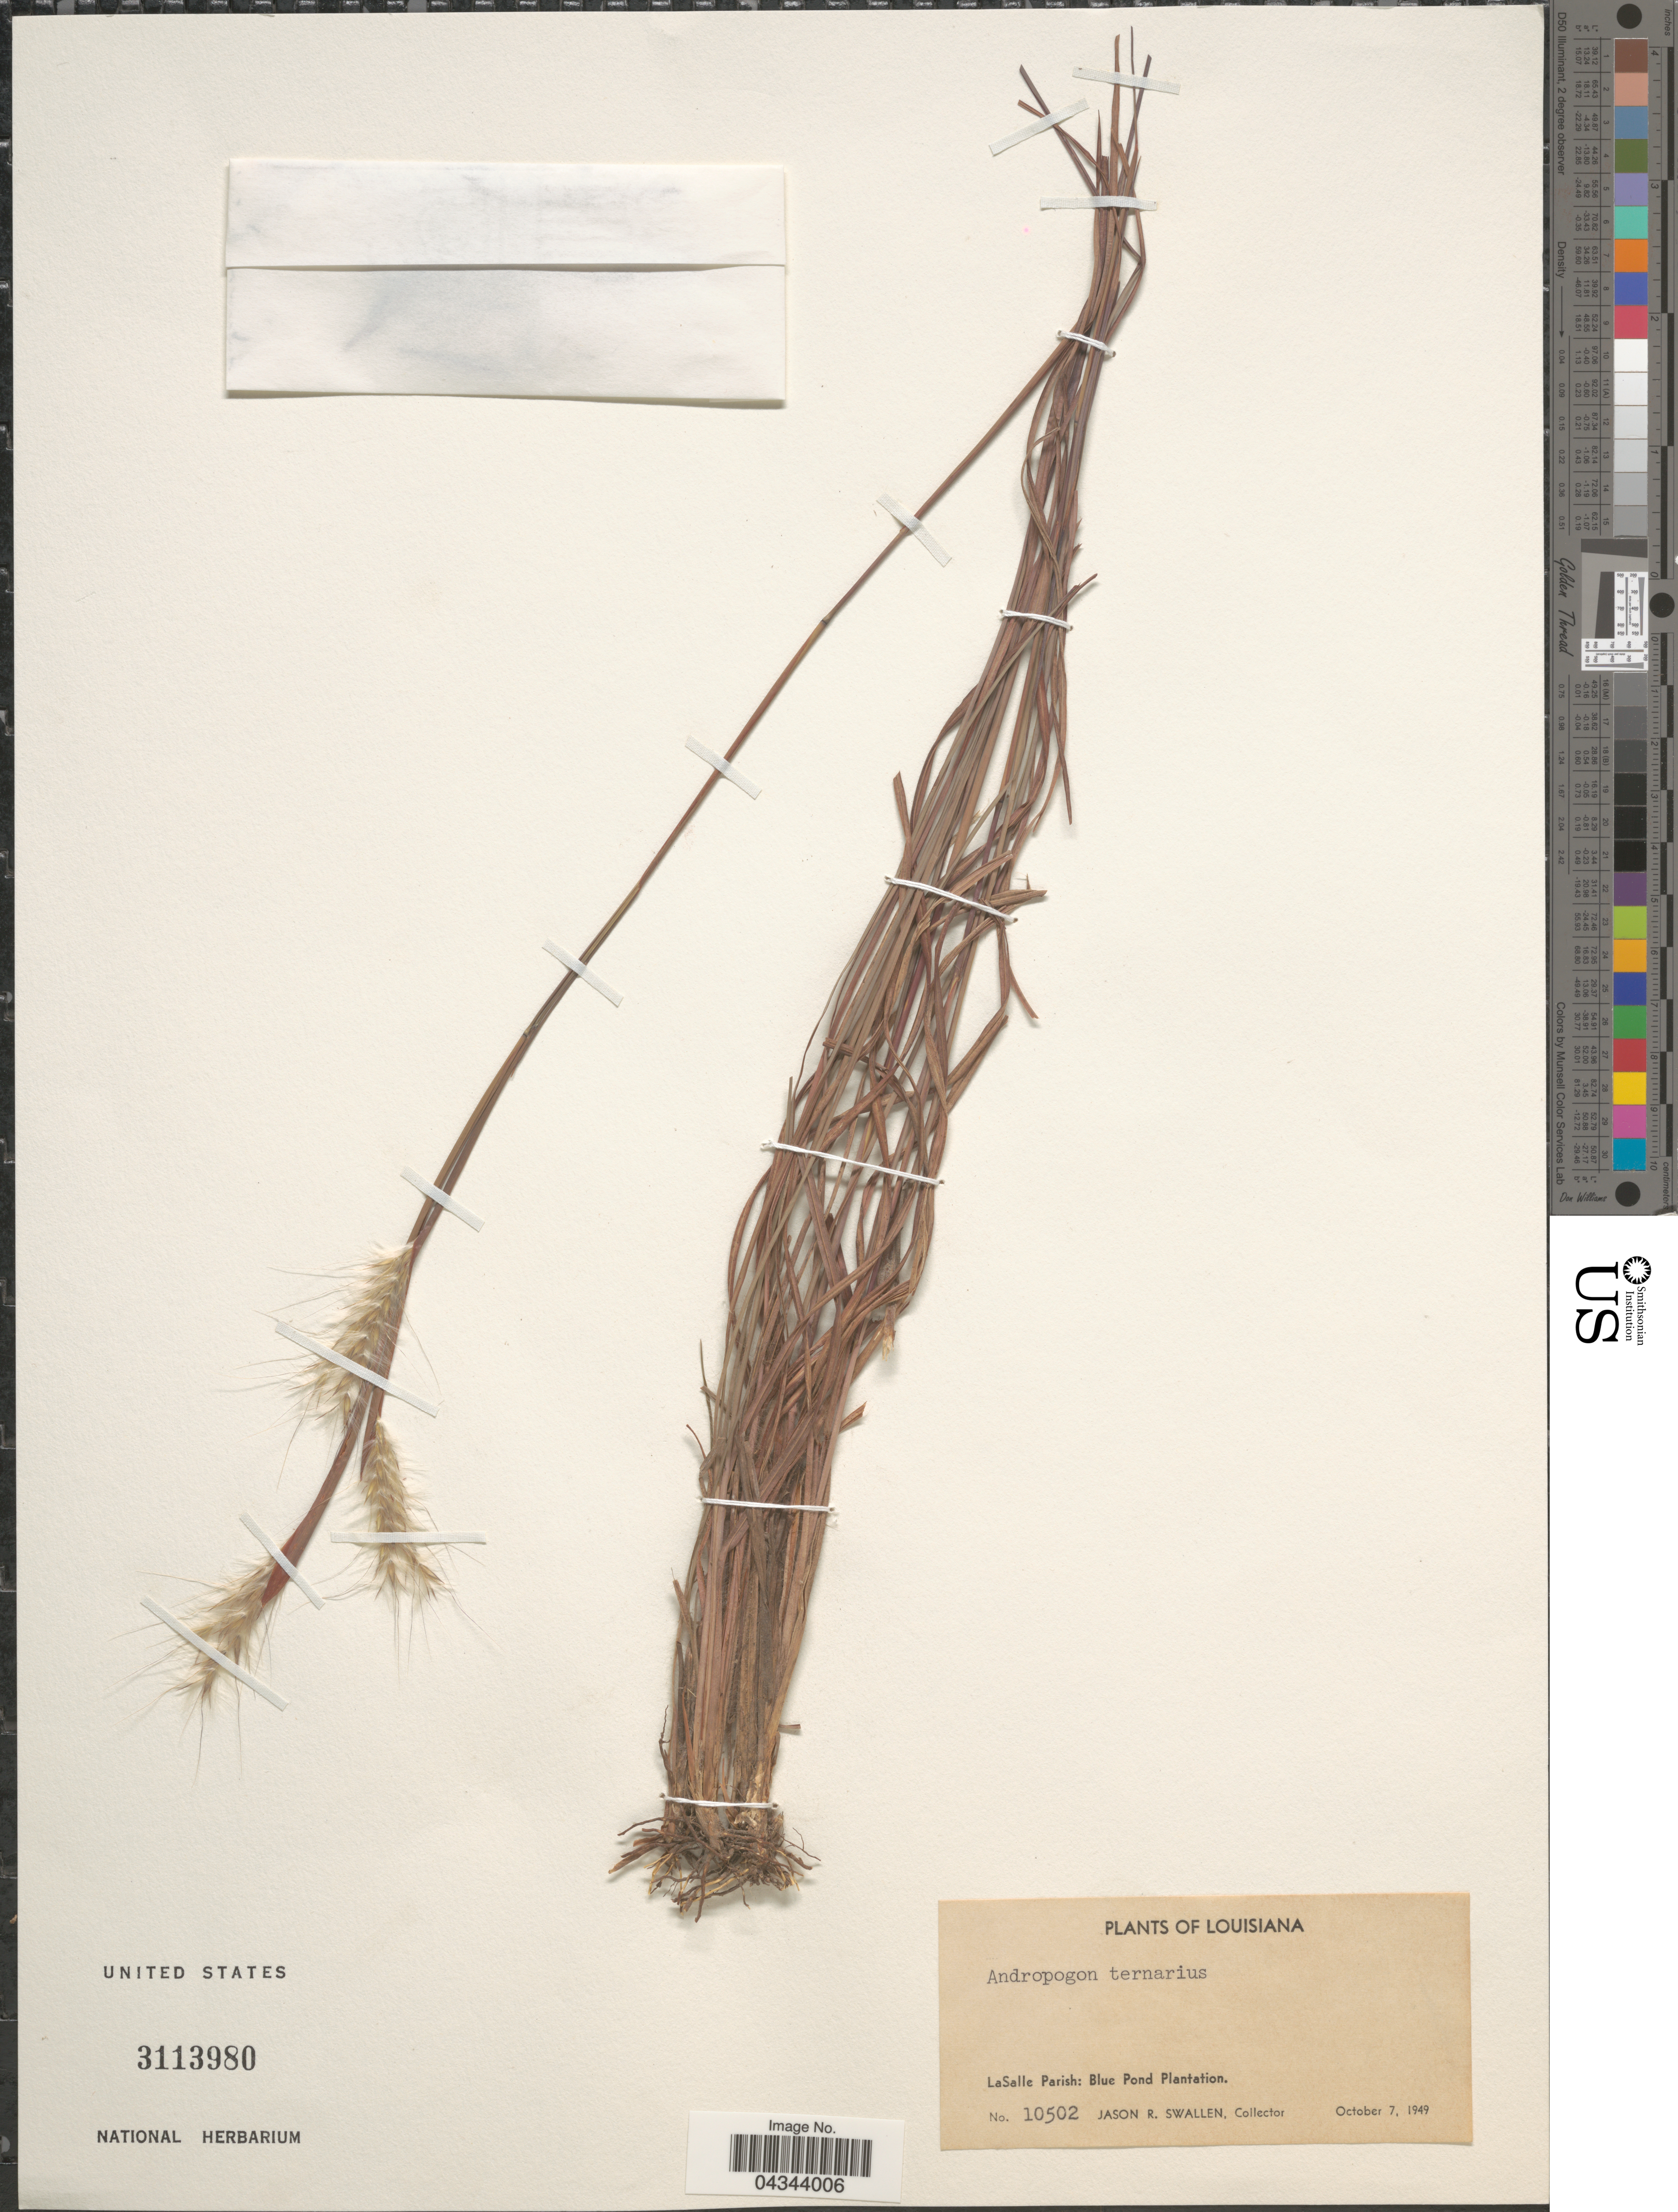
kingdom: Plantae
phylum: Tracheophyta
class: Liliopsida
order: Poales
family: Poaceae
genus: Andropogon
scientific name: Andropogon ternarius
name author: Michx.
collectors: J. R. Swallen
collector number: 10502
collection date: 1949-10-07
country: United States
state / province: Louisiana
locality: LaSalle Parish: Blue Pond Plantation.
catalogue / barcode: US 3113980